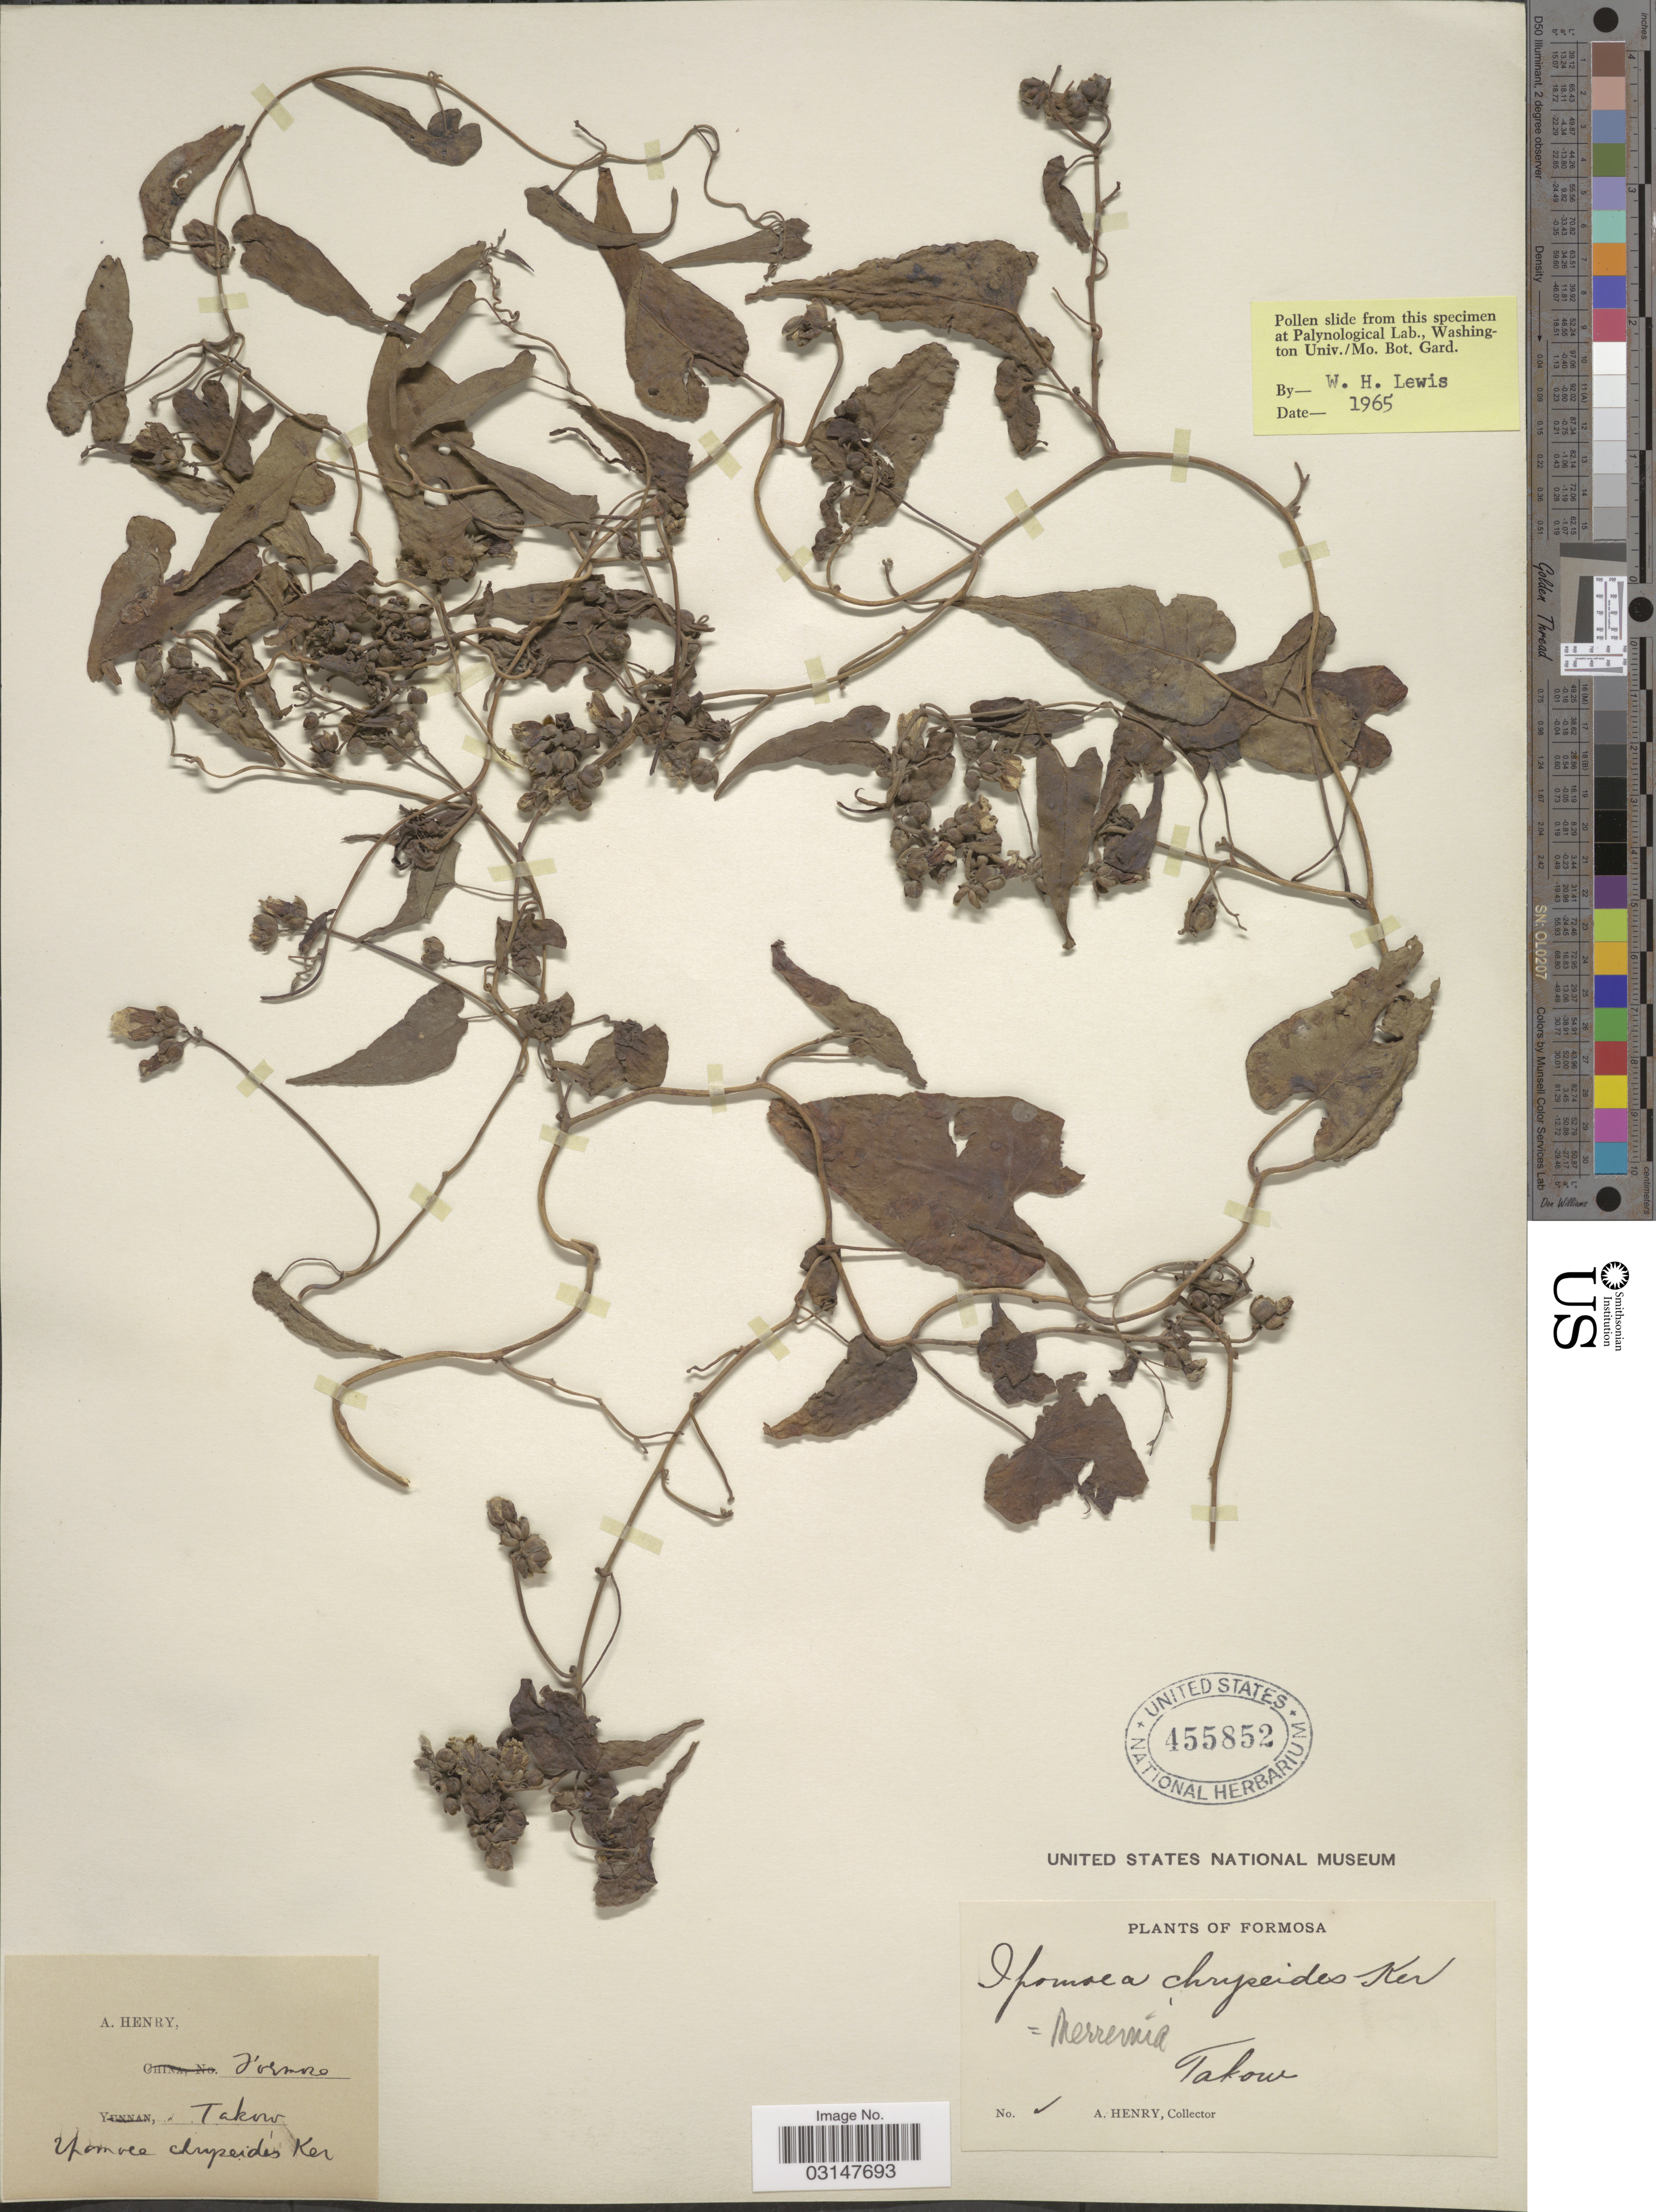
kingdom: Plantae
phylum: Tracheophyta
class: Magnoliopsida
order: Solanales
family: Convolvulaceae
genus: Merremia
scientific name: Merremia hederacea f. hederacea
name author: (Burm. f.) Hallier f.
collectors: A. Henry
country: Taiwan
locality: Takow. Formosa.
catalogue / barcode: US 455852